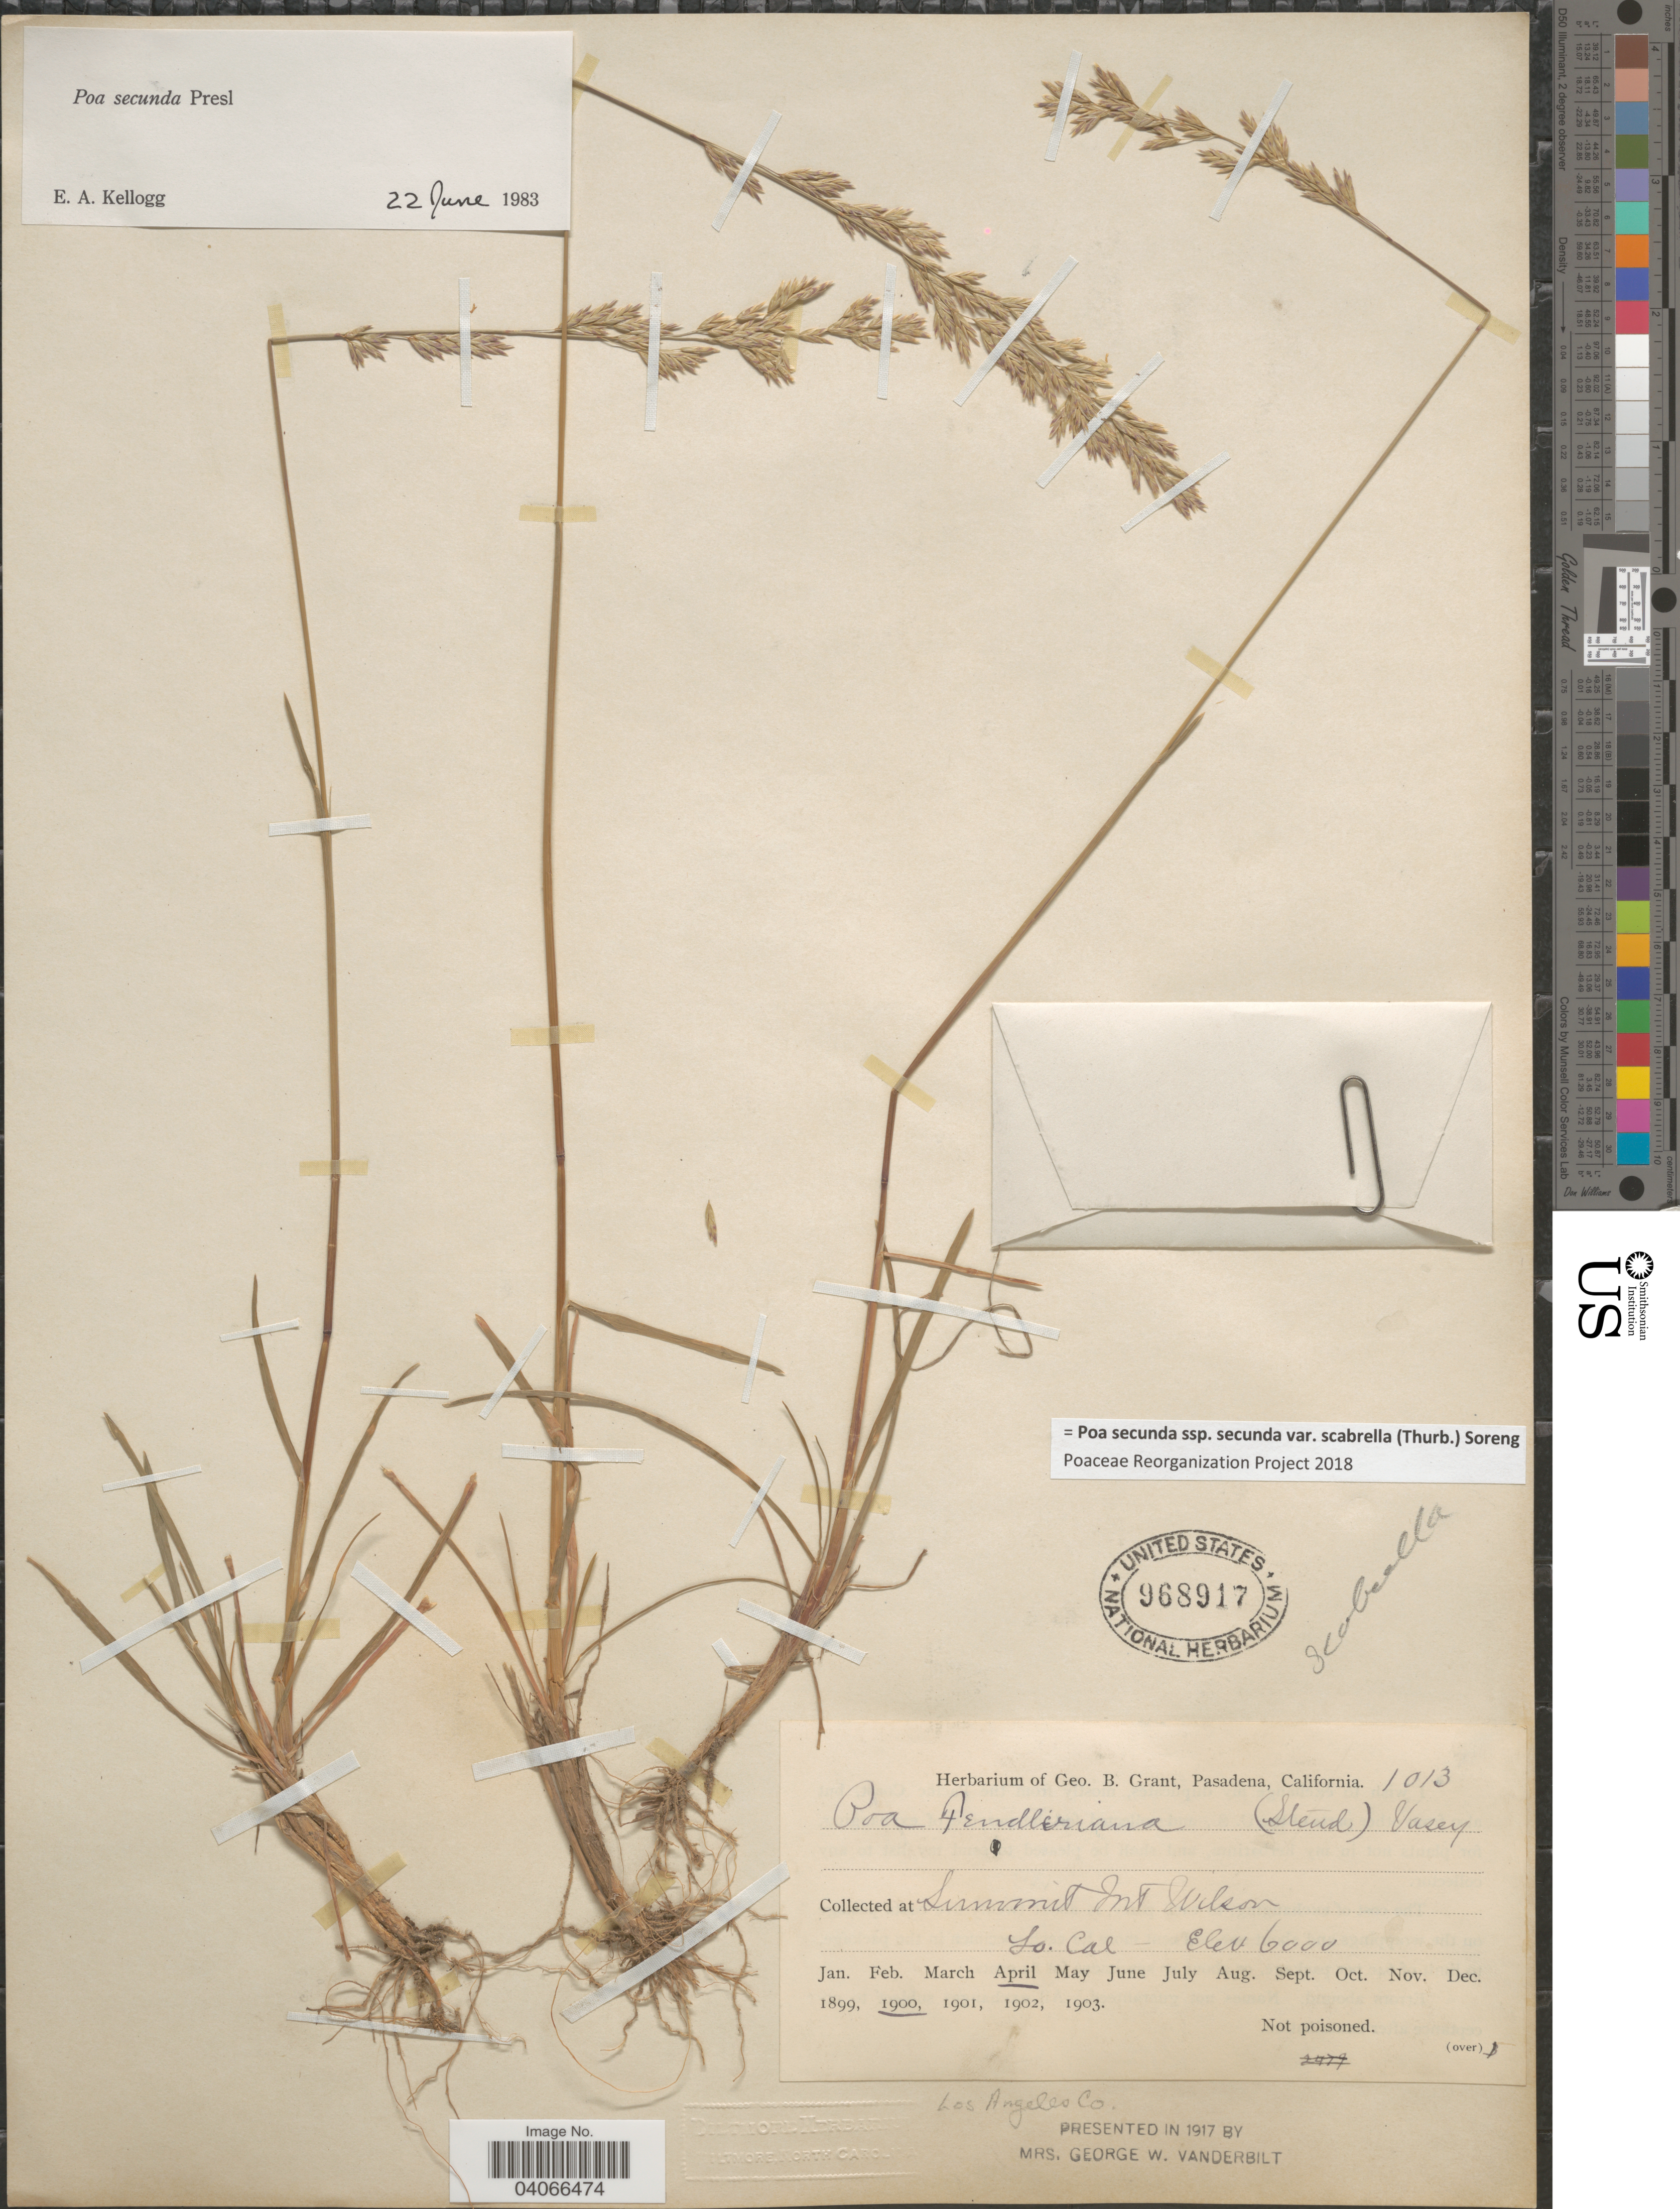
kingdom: Plantae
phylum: Tracheophyta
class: Liliopsida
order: Poales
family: Poaceae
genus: Poa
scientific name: Poa secunda subsp. secunda var. scabrella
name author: (Thurb.) Soreng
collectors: ex herb. Geo. B. Grant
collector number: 1013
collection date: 1900-04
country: United States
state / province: California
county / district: Los Angeles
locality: Summit Mt. Wilson. So. Cal. Los Angeles Co.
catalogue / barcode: US 968917